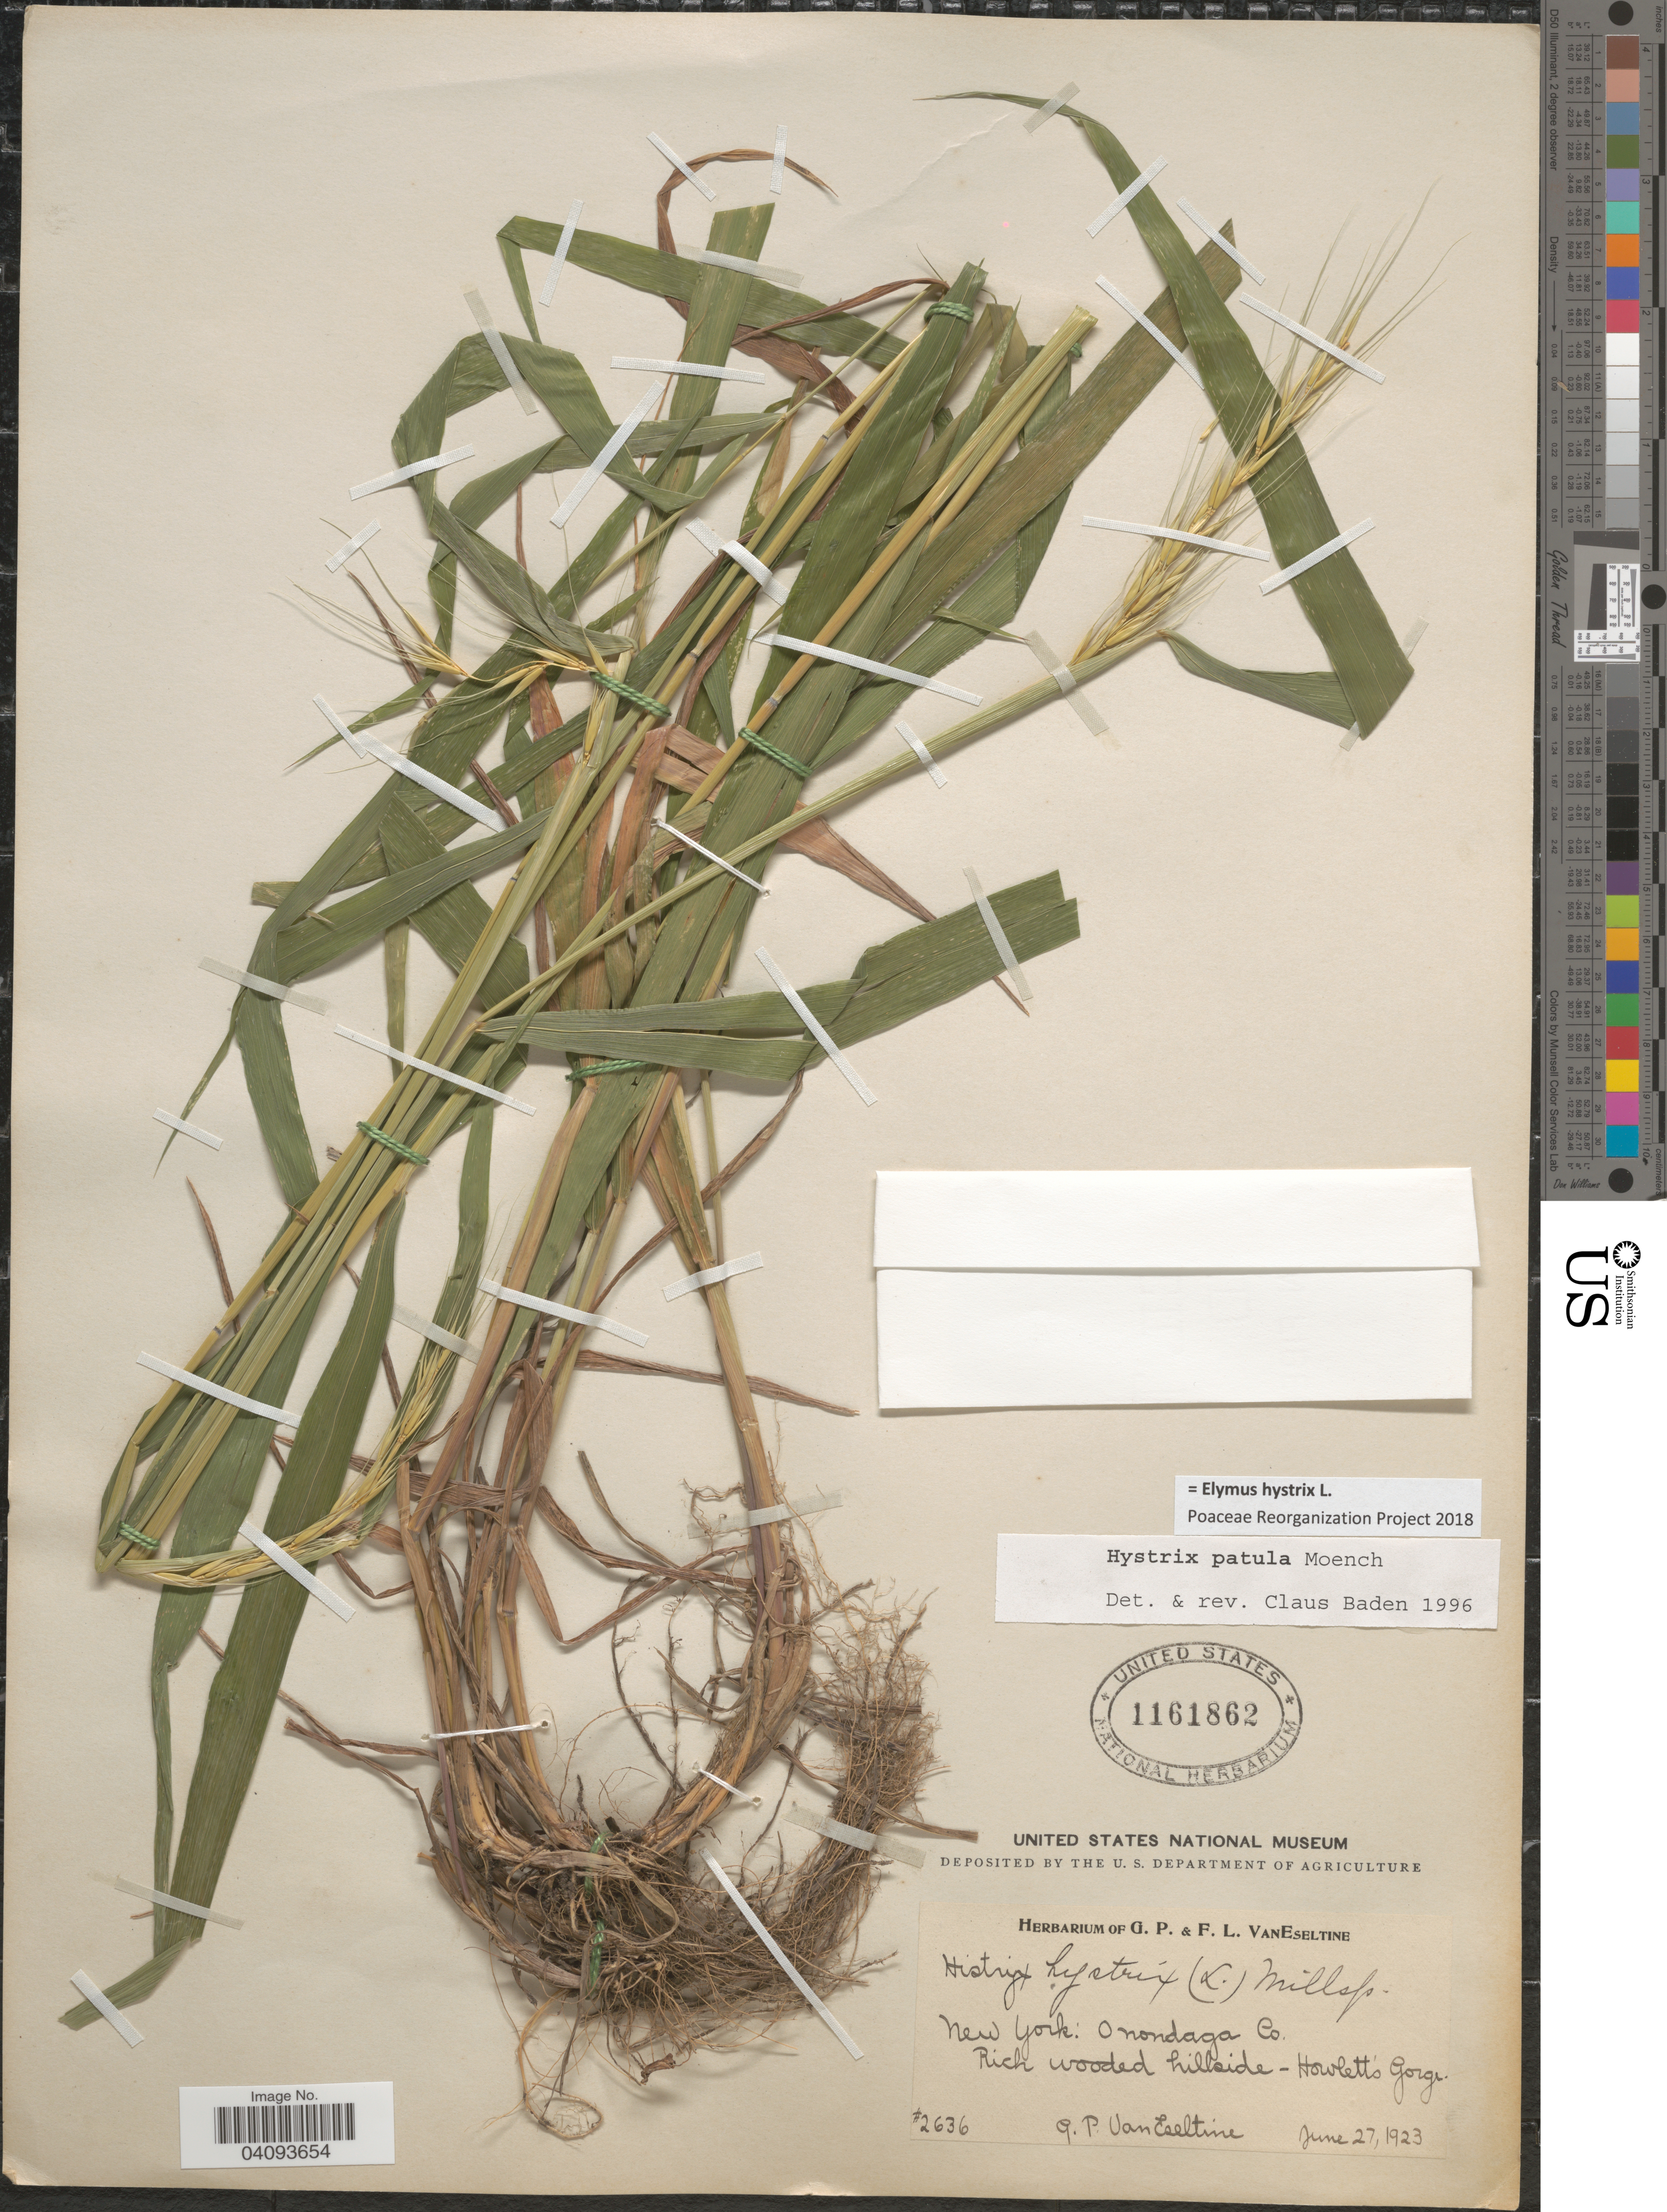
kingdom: Plantae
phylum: Tracheophyta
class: Liliopsida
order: Poales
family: Poaceae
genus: Elymus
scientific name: Elymus hystrix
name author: L.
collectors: G. P. Van Eseltine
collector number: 2636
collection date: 1923-06-27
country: United States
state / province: New York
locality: Onondaga Co. Rich wooded hillside - Howlett's Gorge.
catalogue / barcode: US 1161862